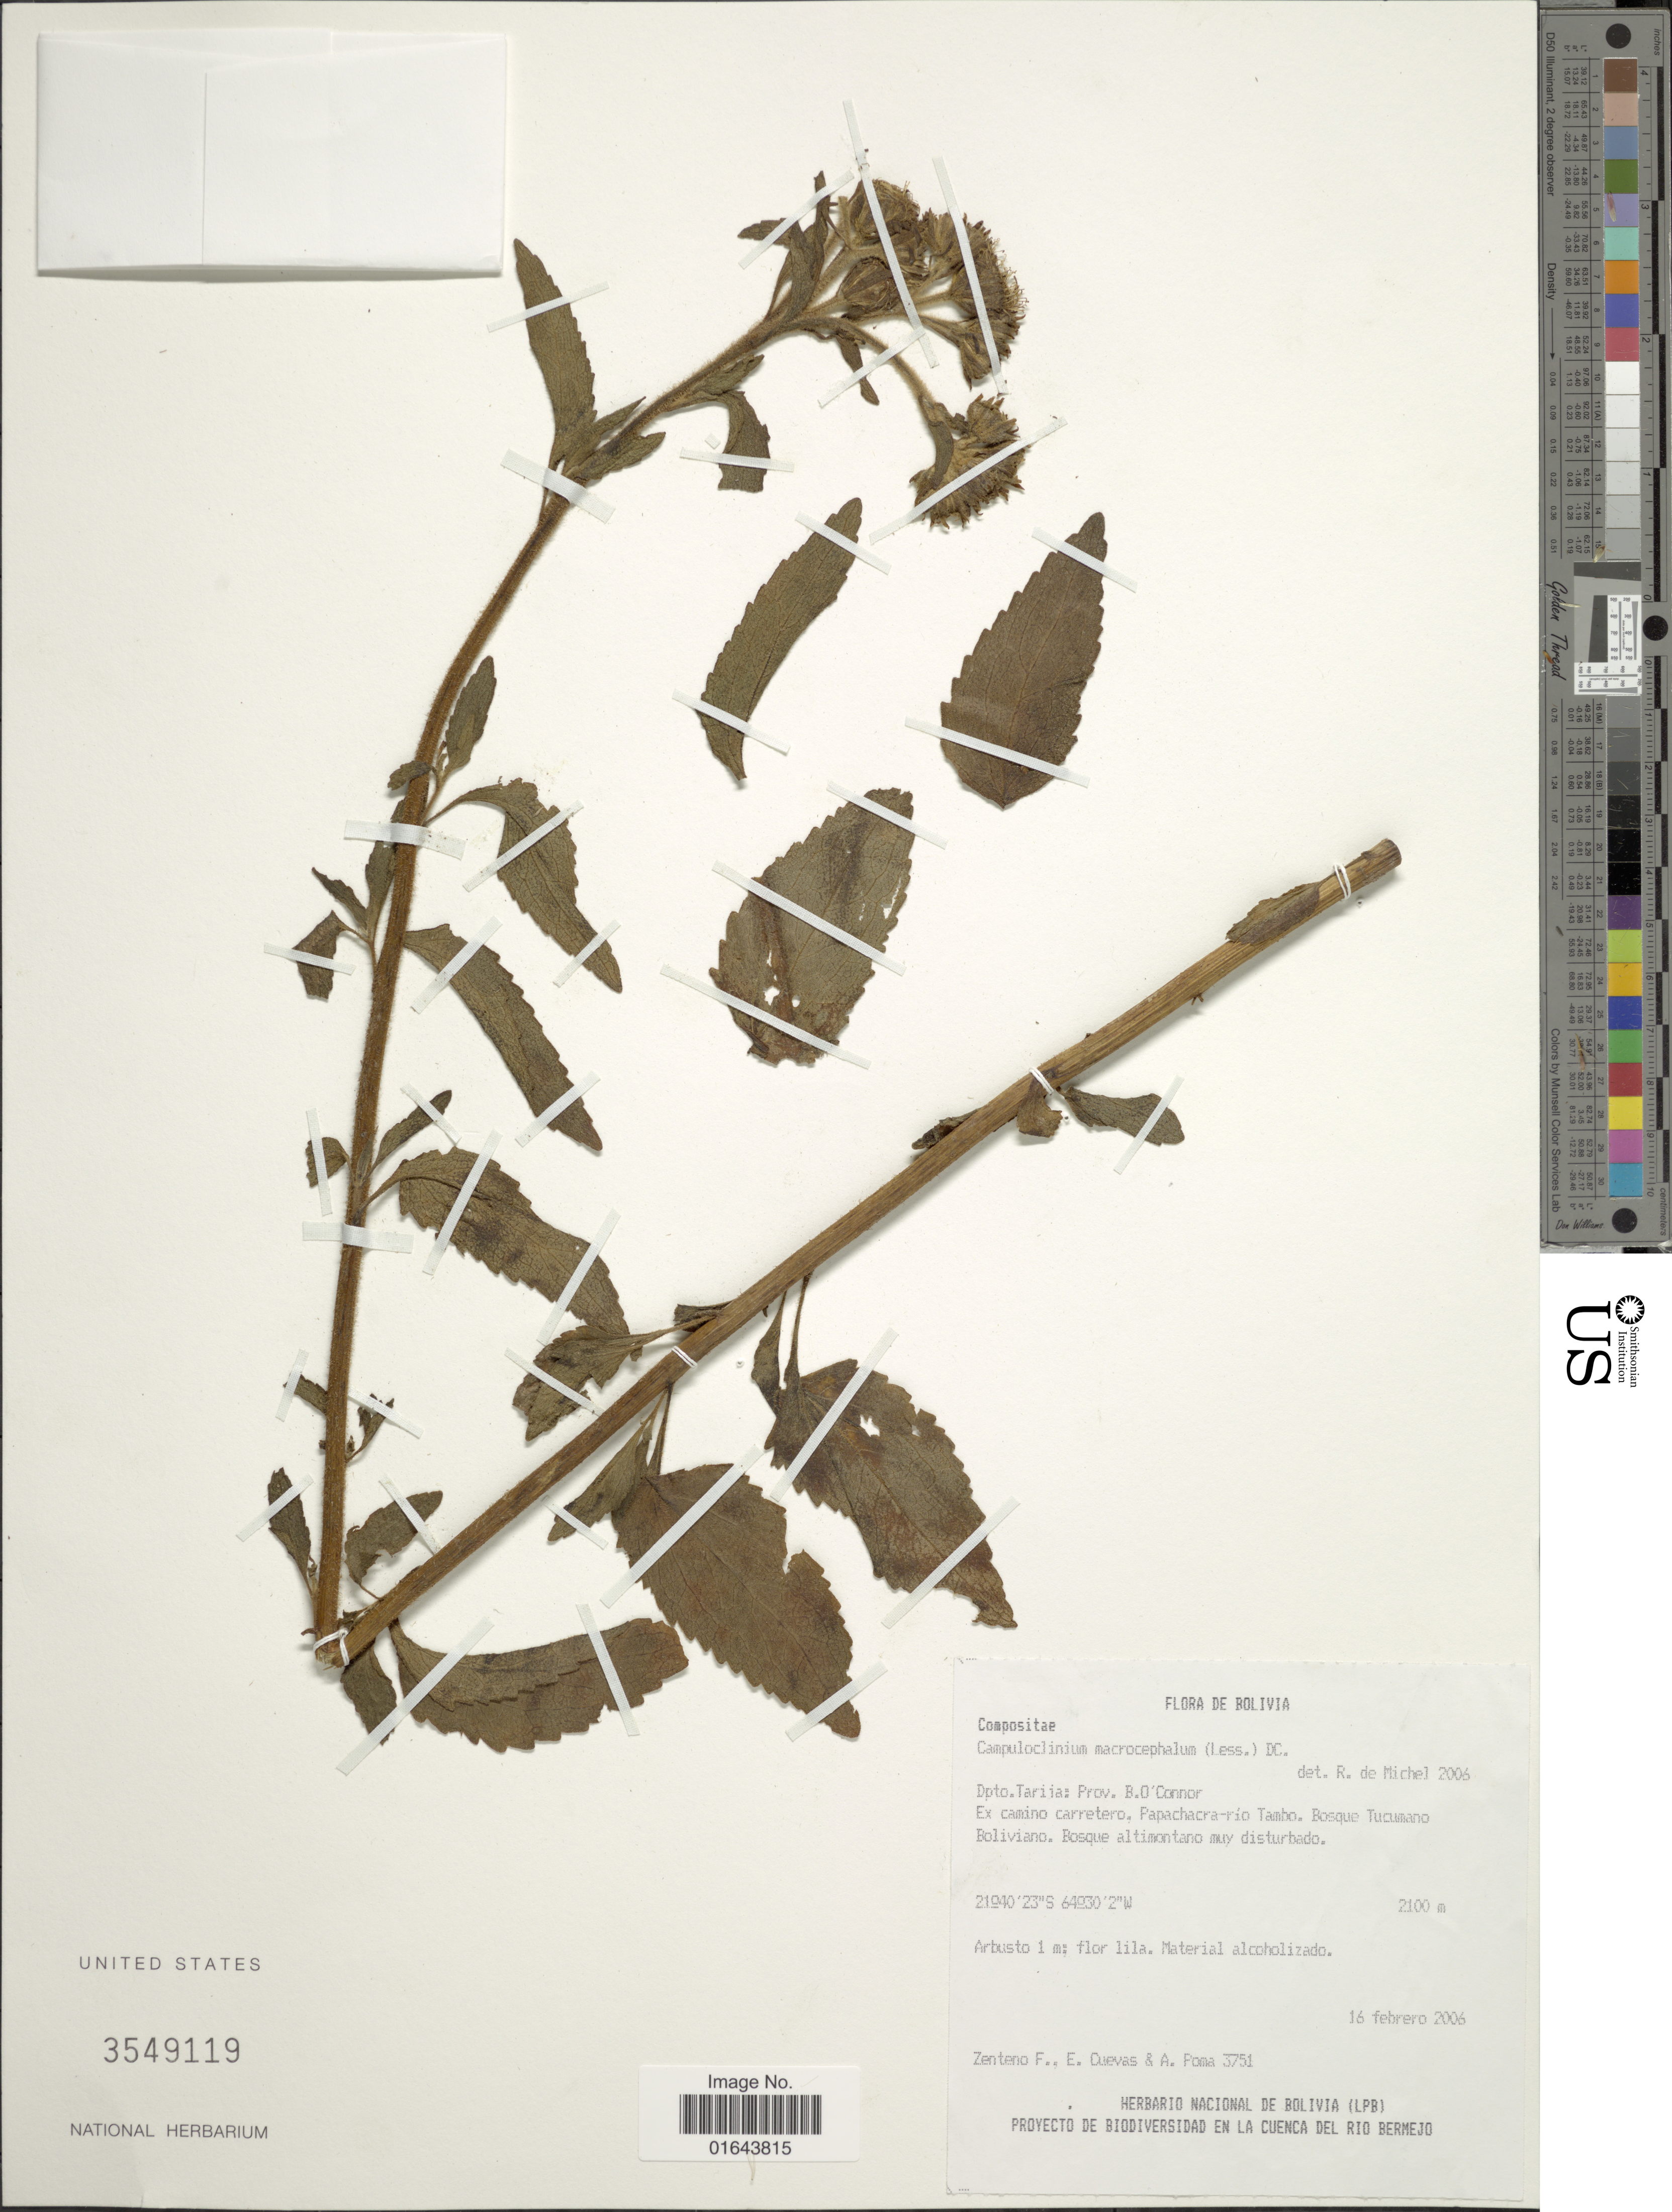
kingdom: Plantae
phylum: Tracheophyta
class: Magnoliopsida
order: Asterales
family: Asteraceae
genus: Campuloclinium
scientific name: Campuloclinium macrocephalum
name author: (Less.) DC.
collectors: F. Zenteno, E. Cuevas & A. Poma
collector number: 3751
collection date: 2006-02-16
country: Bolivia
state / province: Tarija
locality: Dpto. Tarija: Prov. B.O.'Connor. Ex camino carretero, Papachacra-rio Tambo. Bosque Tucumano Boliviano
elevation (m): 2100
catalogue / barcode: US 3549119